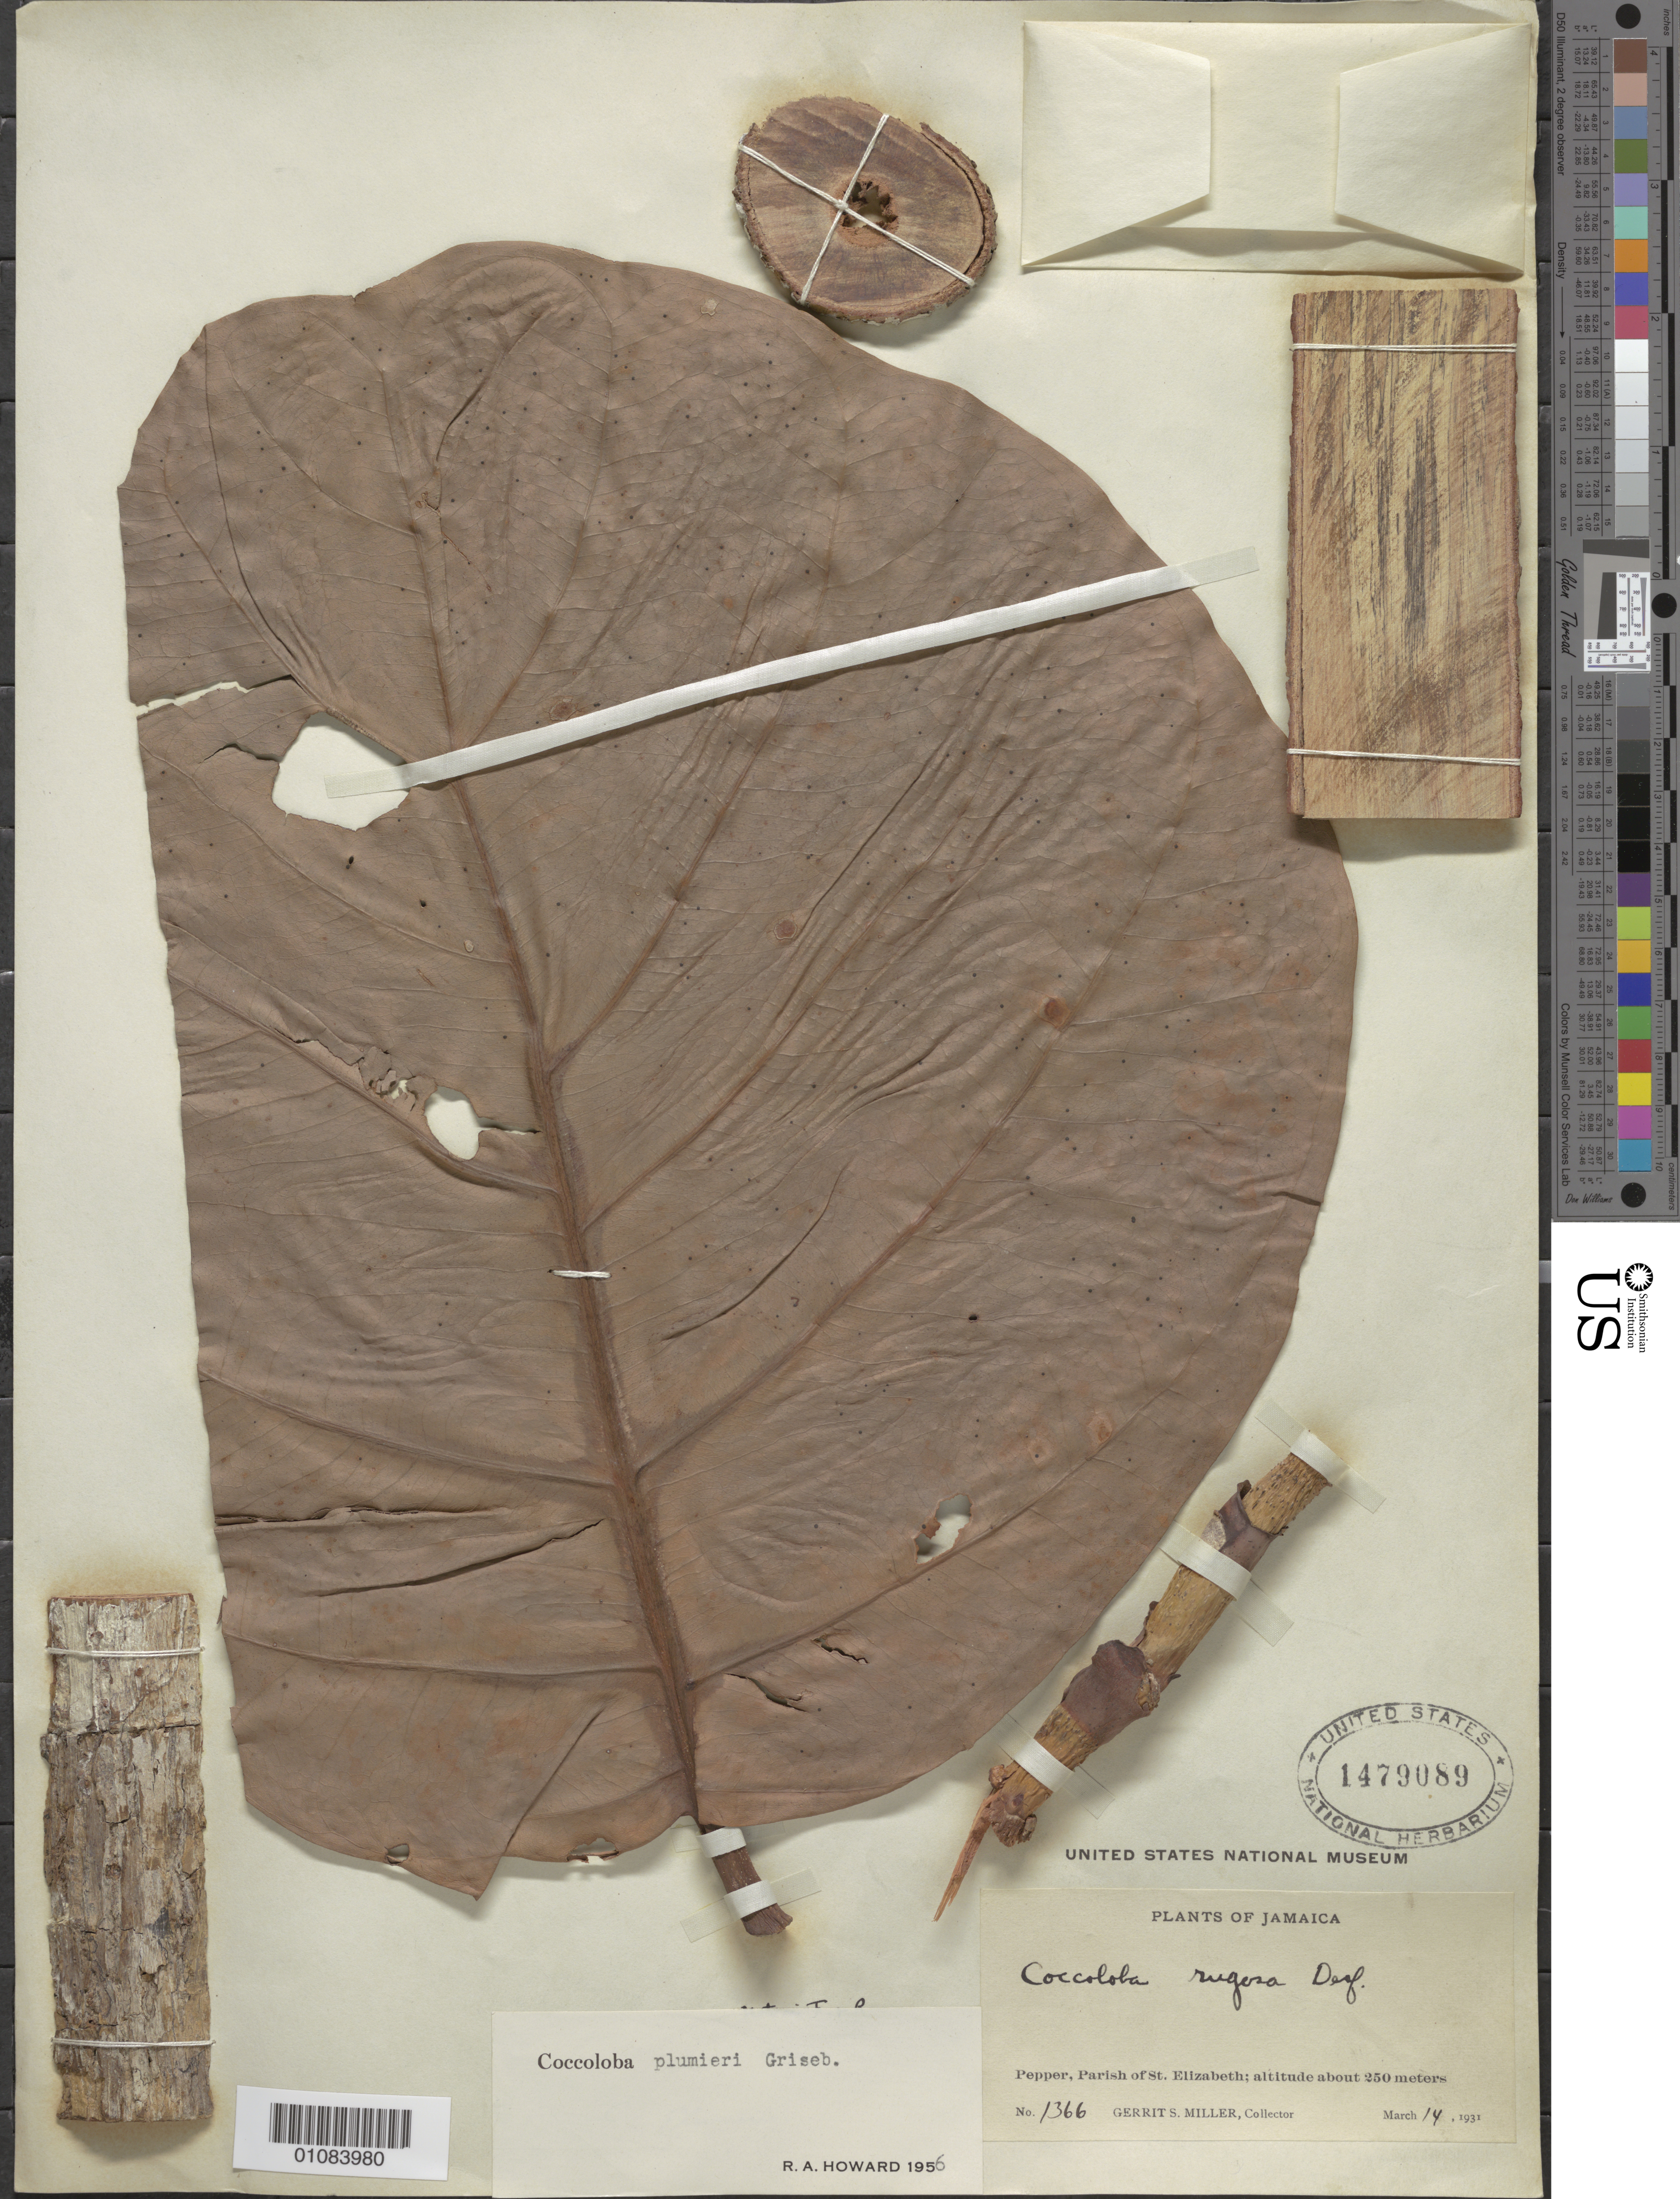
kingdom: Plantae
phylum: Tracheophyta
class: Magnoliopsida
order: Caryophyllales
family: Polygonaceae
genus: Coccoloba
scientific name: Coccoloba plumieri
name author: Griseb.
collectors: G. S. Miller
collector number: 1366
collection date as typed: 14 Mar 1931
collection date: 1931-03-14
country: Jamaica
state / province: Saint Elizabeth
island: Jamaica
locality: Pepper, parish of St. Elizabeth.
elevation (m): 350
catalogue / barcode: US 1479089